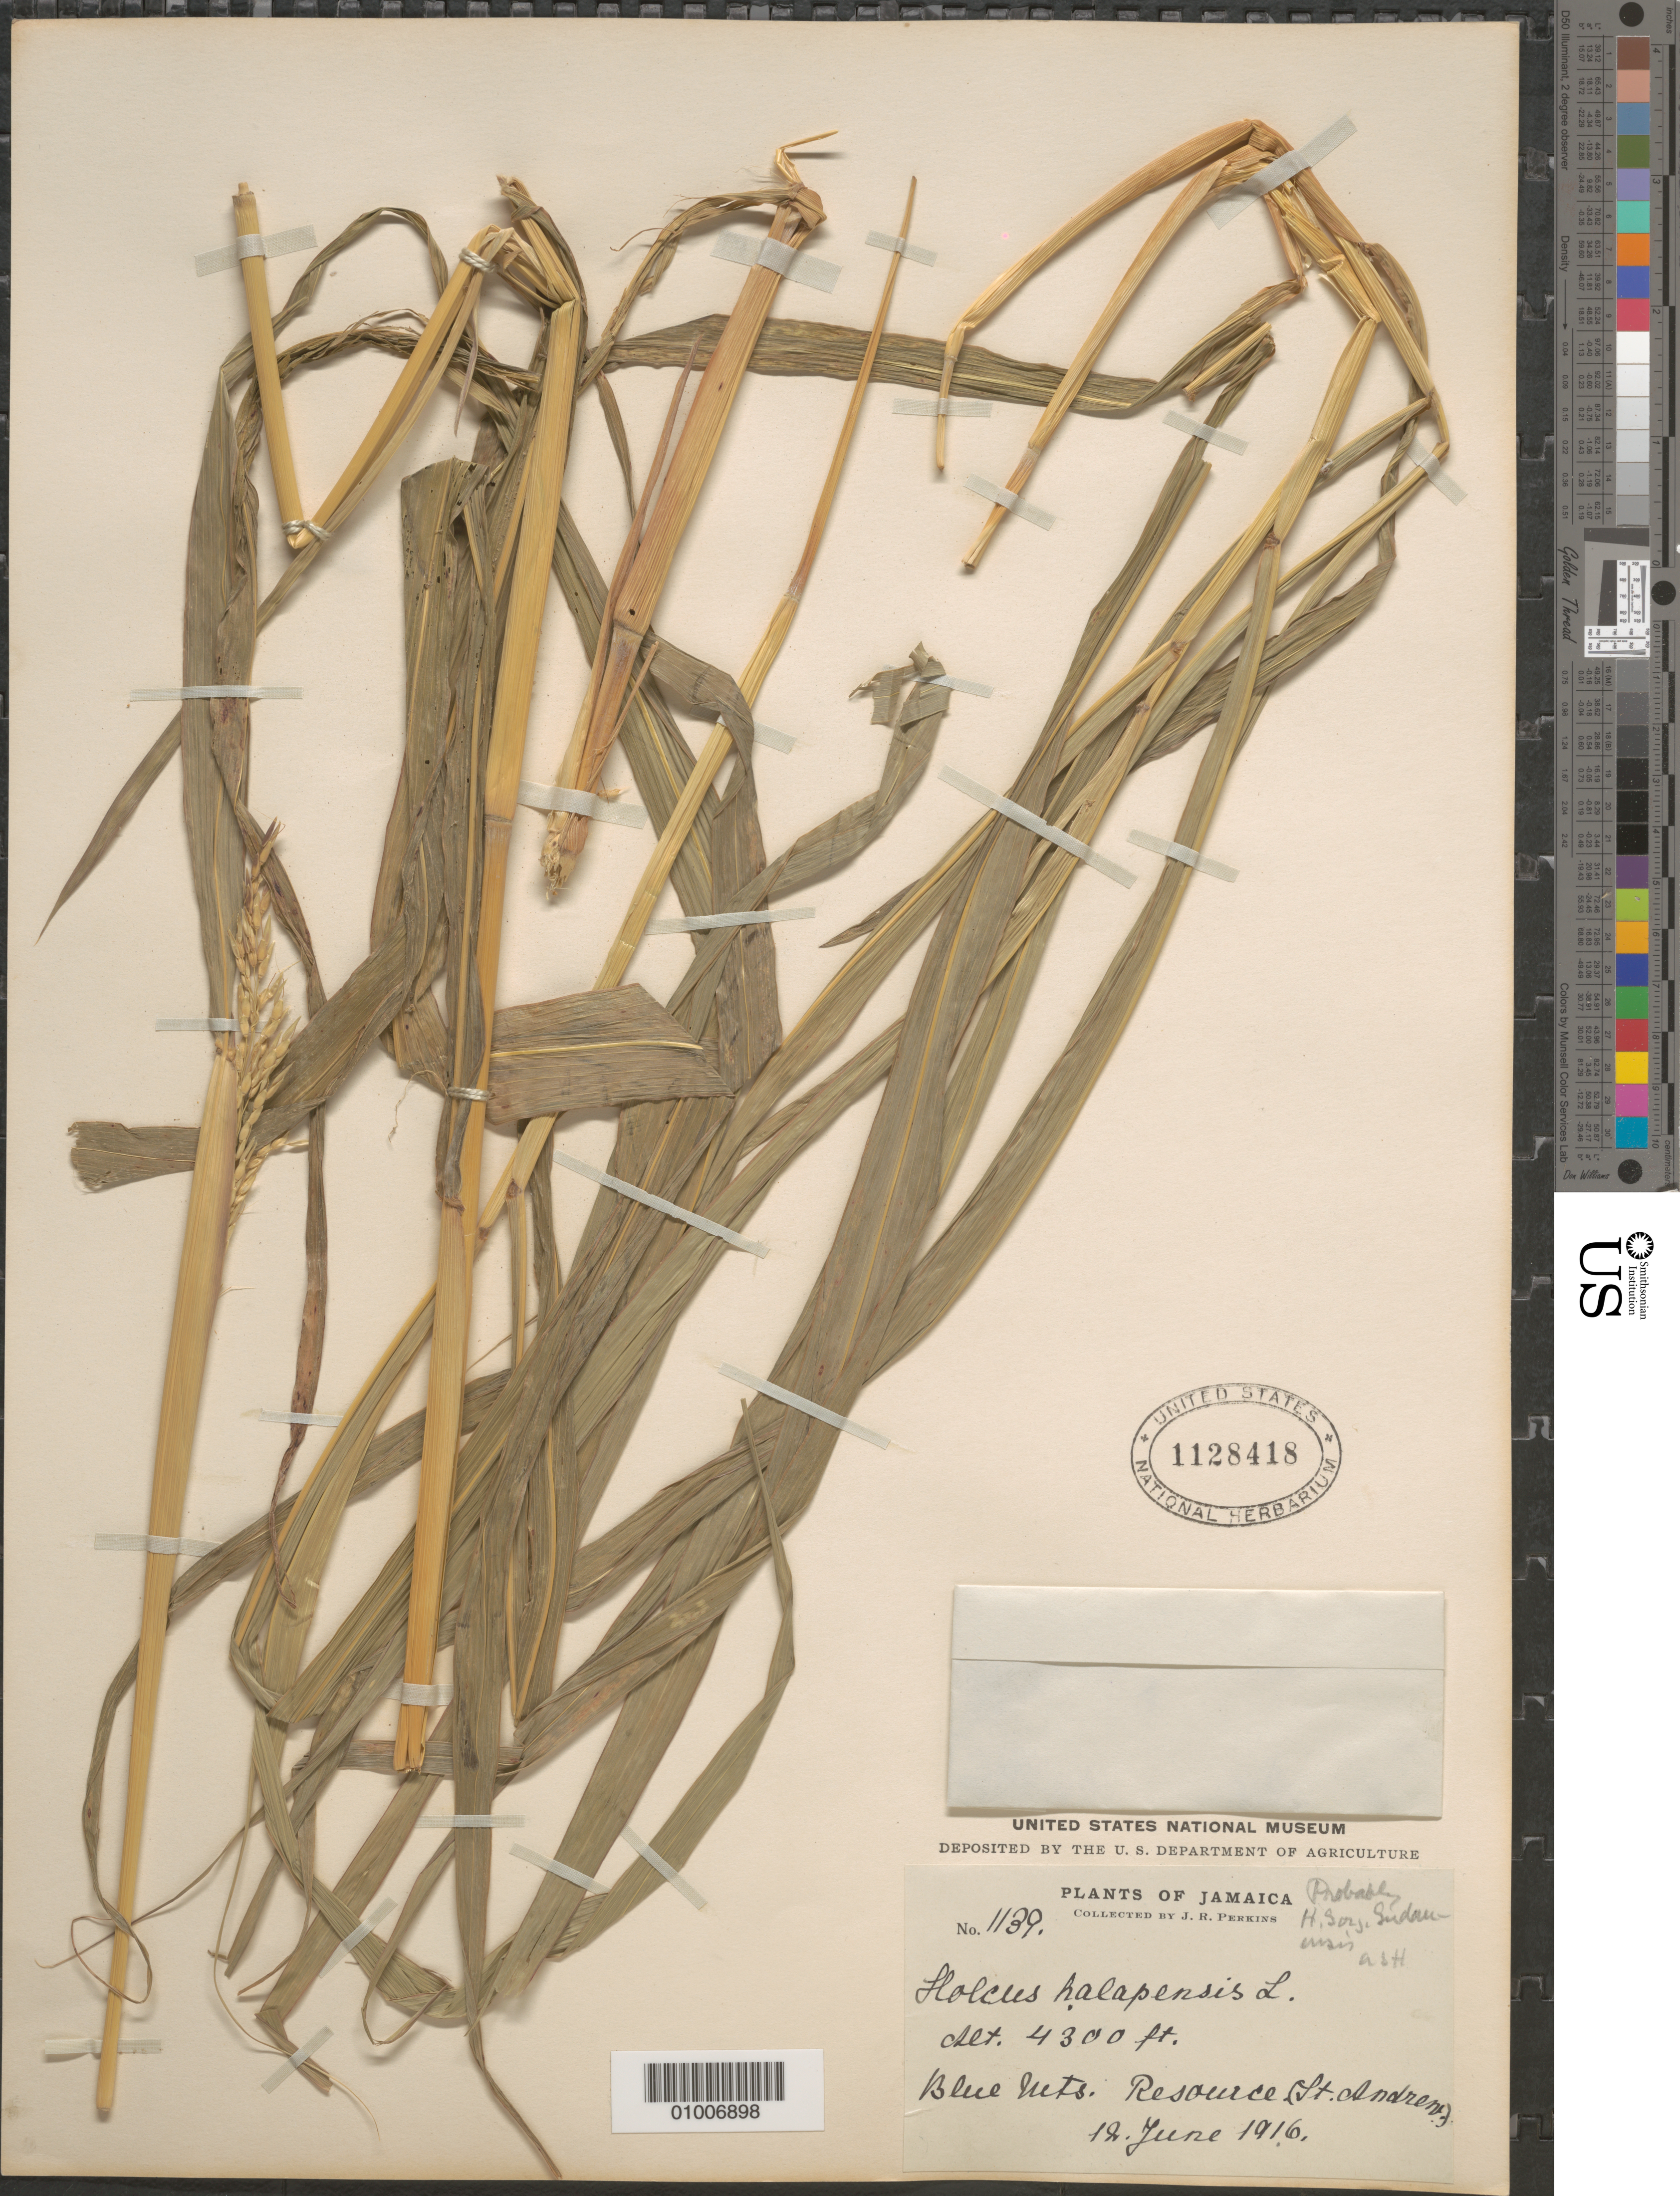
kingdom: Plantae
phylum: Tracheophyta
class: Liliopsida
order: Poales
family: Poaceae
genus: Sorghum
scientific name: Sorghum halepense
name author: (L.) Pers.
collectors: J. R. Perkins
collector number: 1139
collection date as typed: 19 Jun 1916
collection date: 1916-06-19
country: Jamaica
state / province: Saint Andrew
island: Jamaica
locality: Blue Nets. Resource (St. Andrews)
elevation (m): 1311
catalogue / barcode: US 1128418